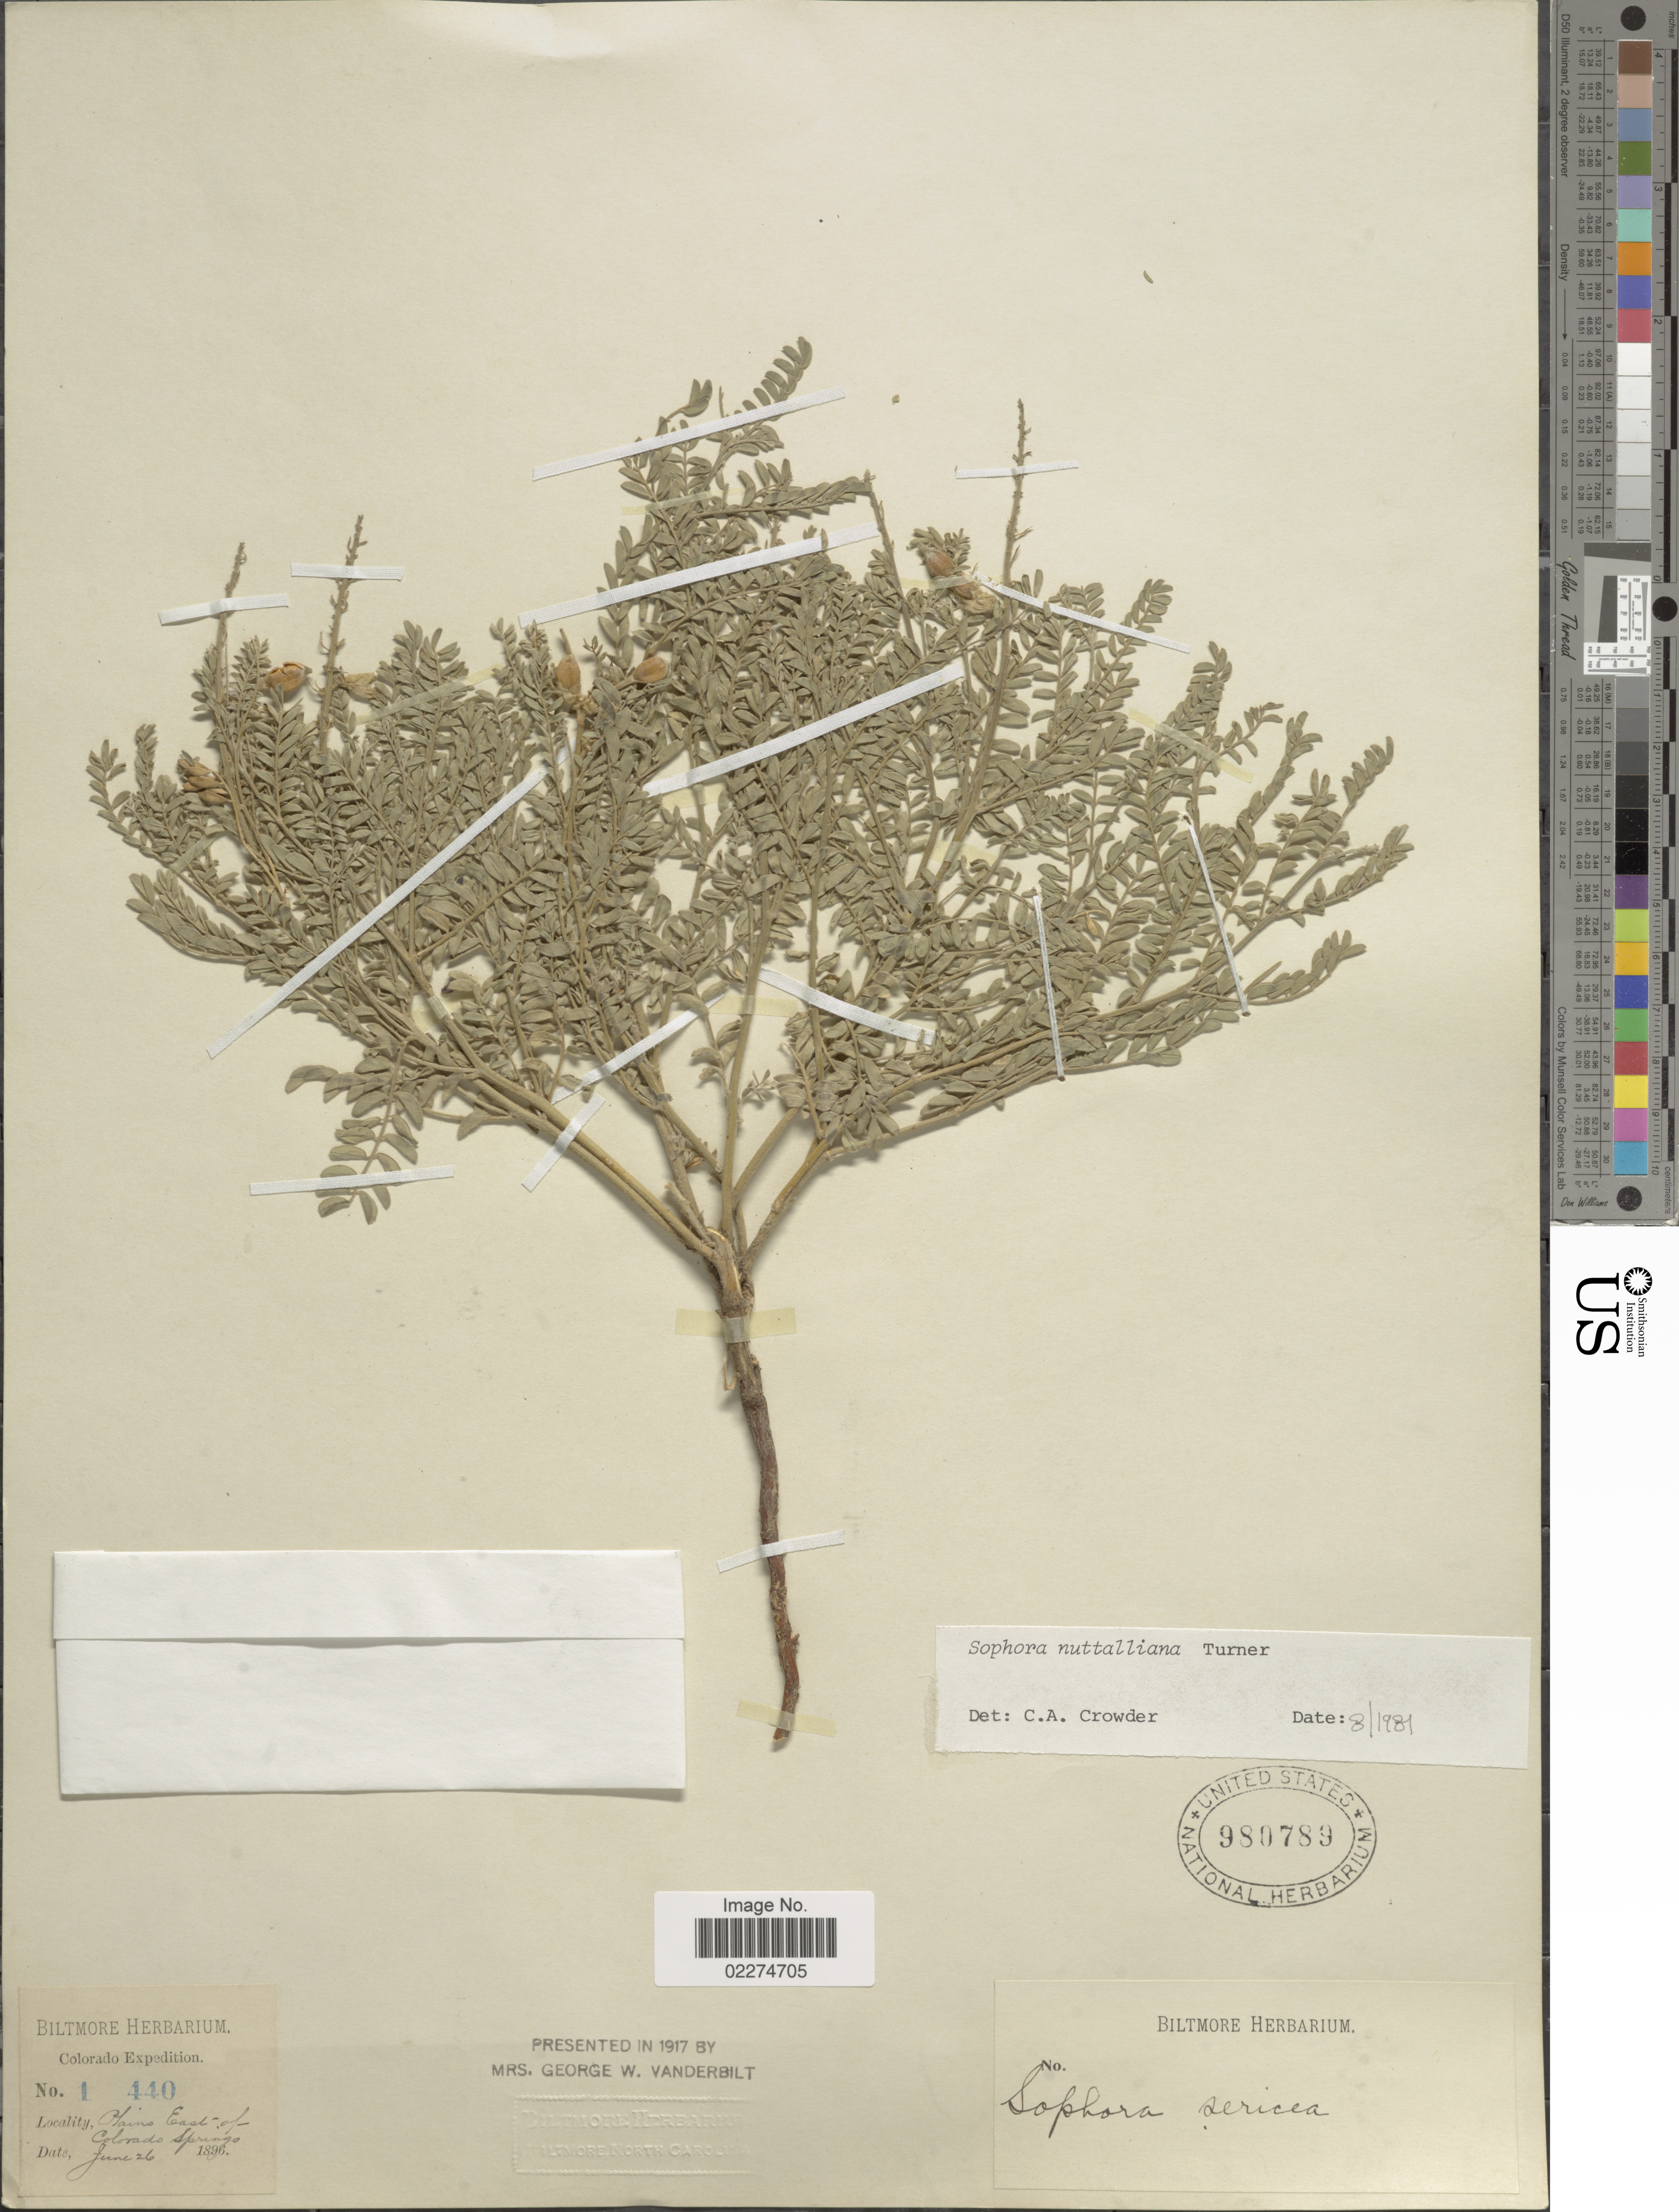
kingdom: Plantae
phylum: Tracheophyta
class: Magnoliopsida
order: Fabales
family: Fabaceae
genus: Sophora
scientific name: Sophora nuttalliana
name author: B.L. Turner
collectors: ex herb. Biltmore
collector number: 1440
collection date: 1896-06-26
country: United States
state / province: Colorado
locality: Colorado, Plains East of Colorado Springs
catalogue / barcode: US 980789